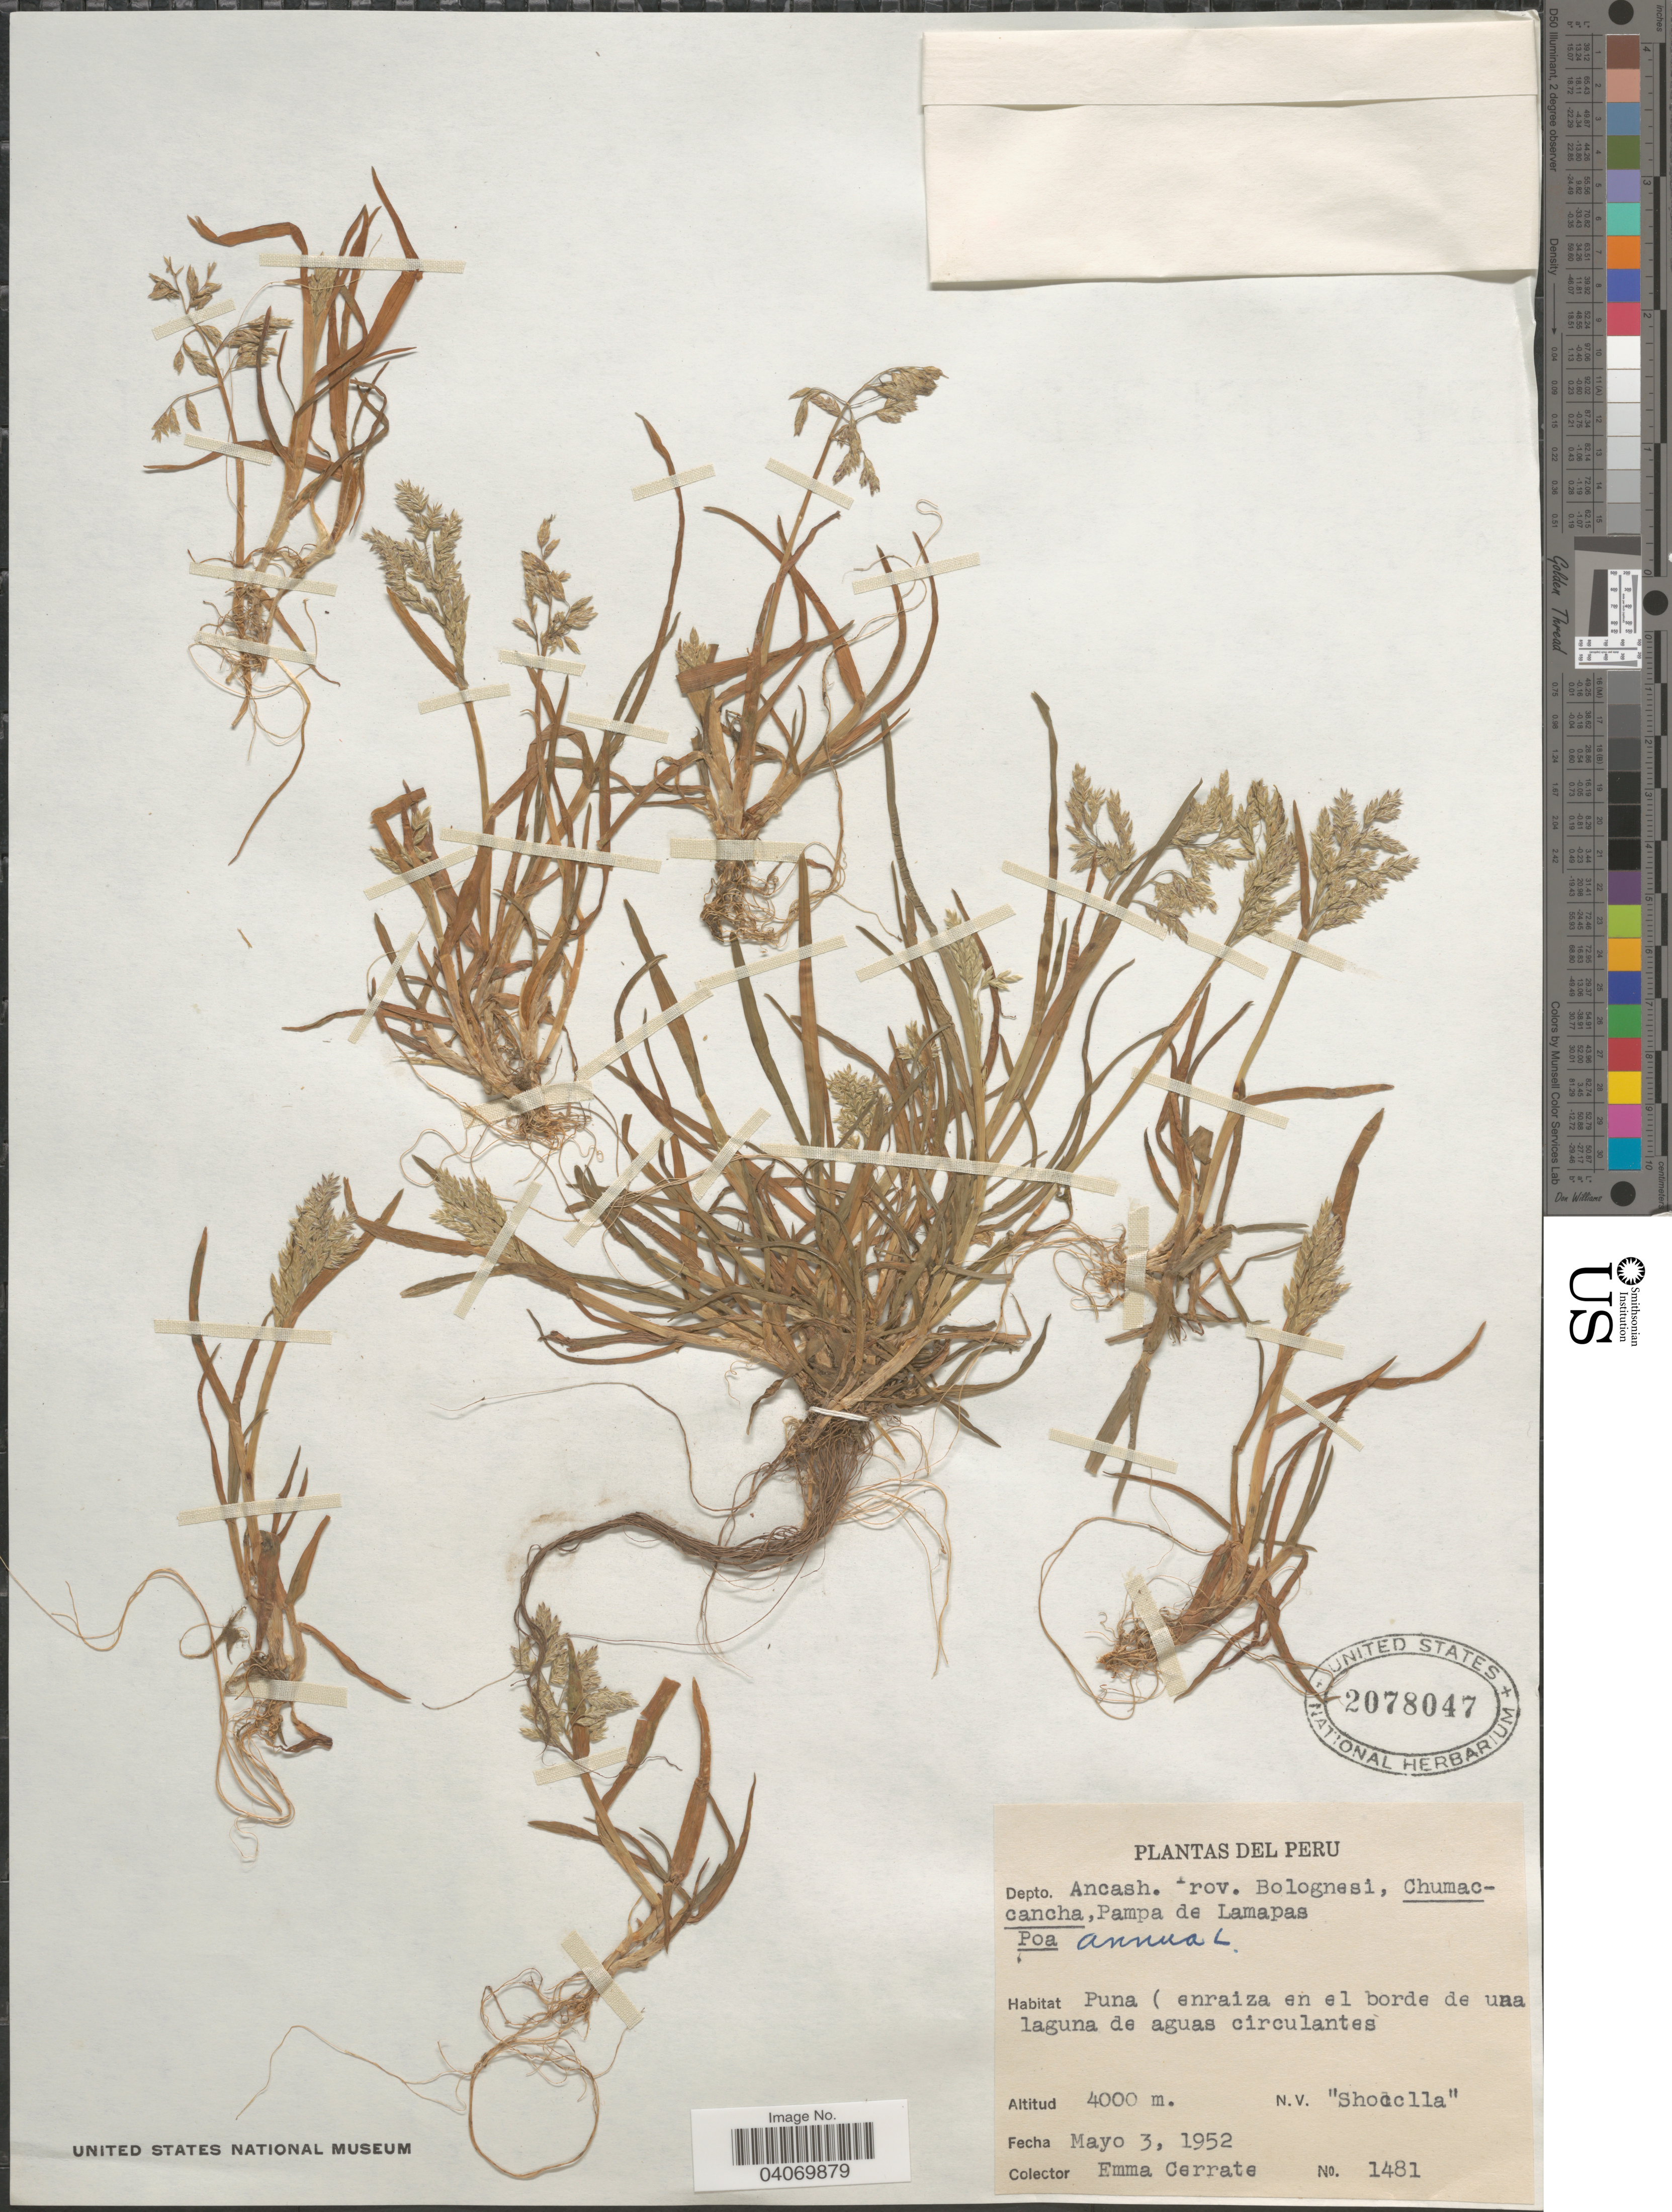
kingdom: Plantae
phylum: Tracheophyta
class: Liliopsida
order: Poales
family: Poaceae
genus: Poa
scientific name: Poa annua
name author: L.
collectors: E. Cerrate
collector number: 1481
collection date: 1952-05-03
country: Peru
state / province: Ancash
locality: Depto. Ancash. Prov. Bolognesi, Chumaccancha, Pampa de Lamapas. Puna (enraiza en el borde de una laguna de aguas circulantes.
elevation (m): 4000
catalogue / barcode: US 2078047